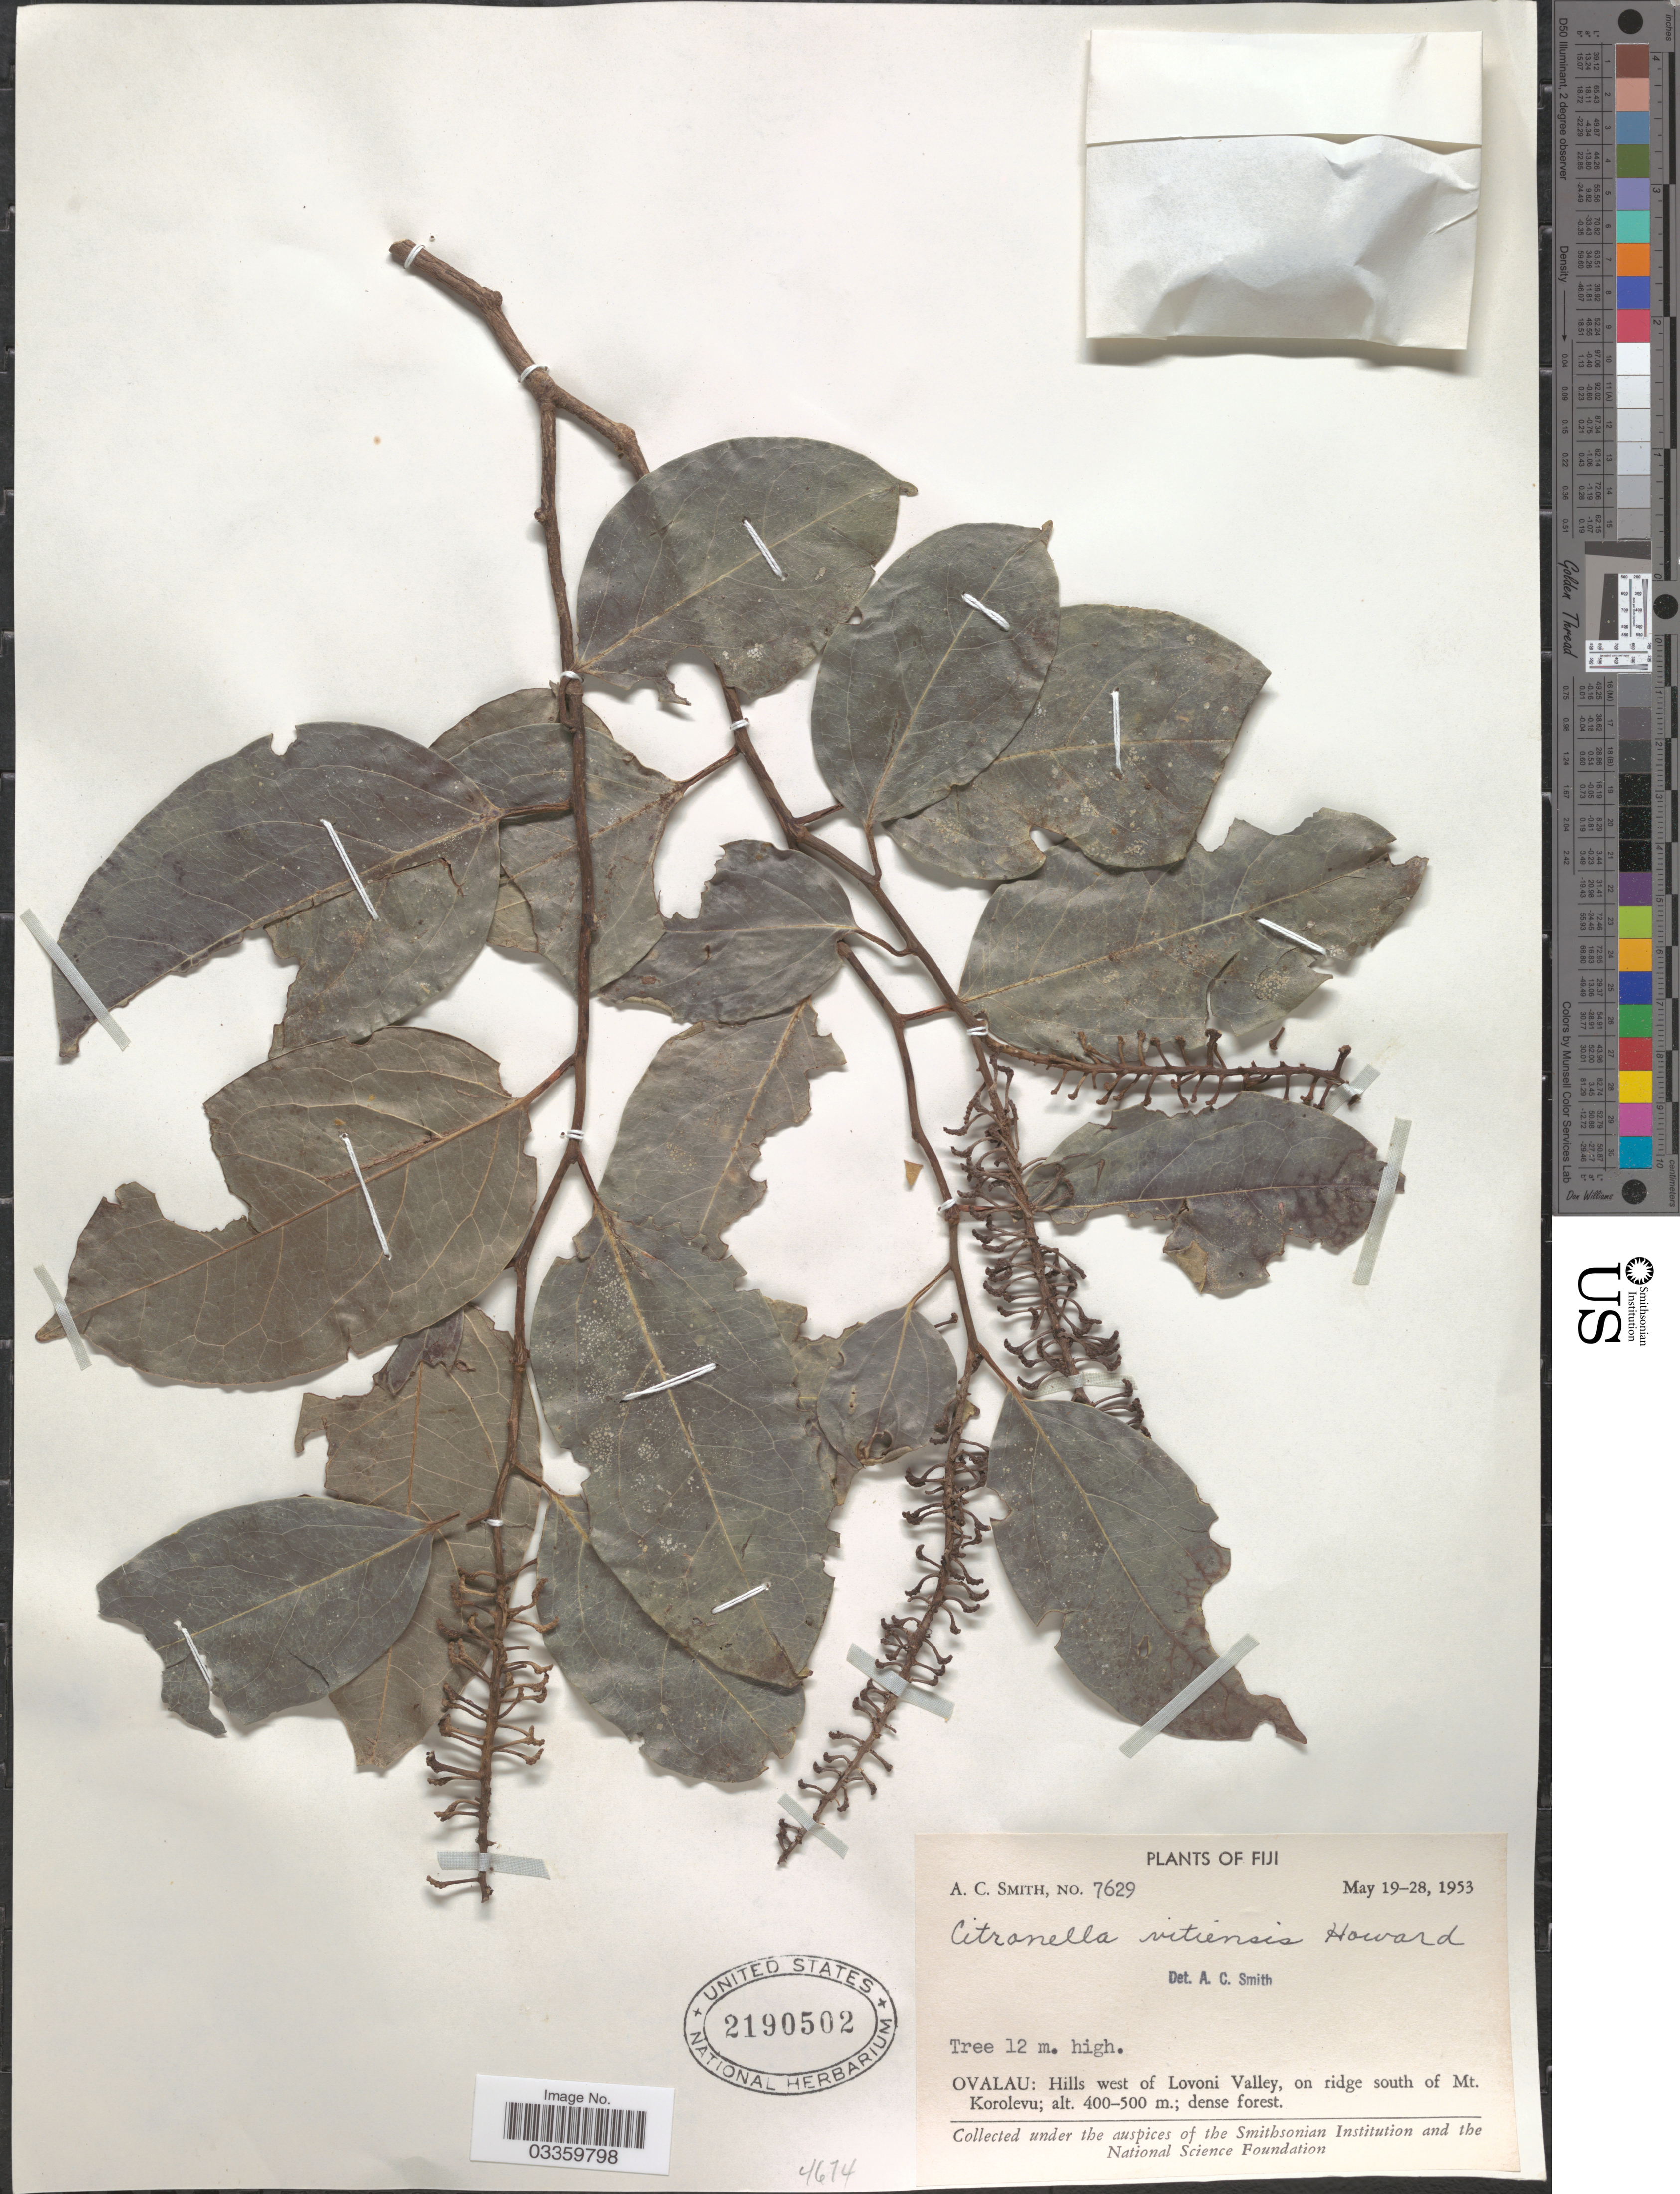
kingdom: Plantae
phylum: Tracheophyta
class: Magnoliopsida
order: Cardiopteridales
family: Cardiopteridaceae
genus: Citronella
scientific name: Citronella vitiensis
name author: R.A. Howard in A.C. Sm.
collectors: A. C. Smith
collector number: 7629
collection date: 1953-05-19/1953-05-28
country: Fiji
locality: Ovalau: Hills west of Lovoni Valley, on ridge south of Mt. Korolevu.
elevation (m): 400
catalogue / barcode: US 2190502